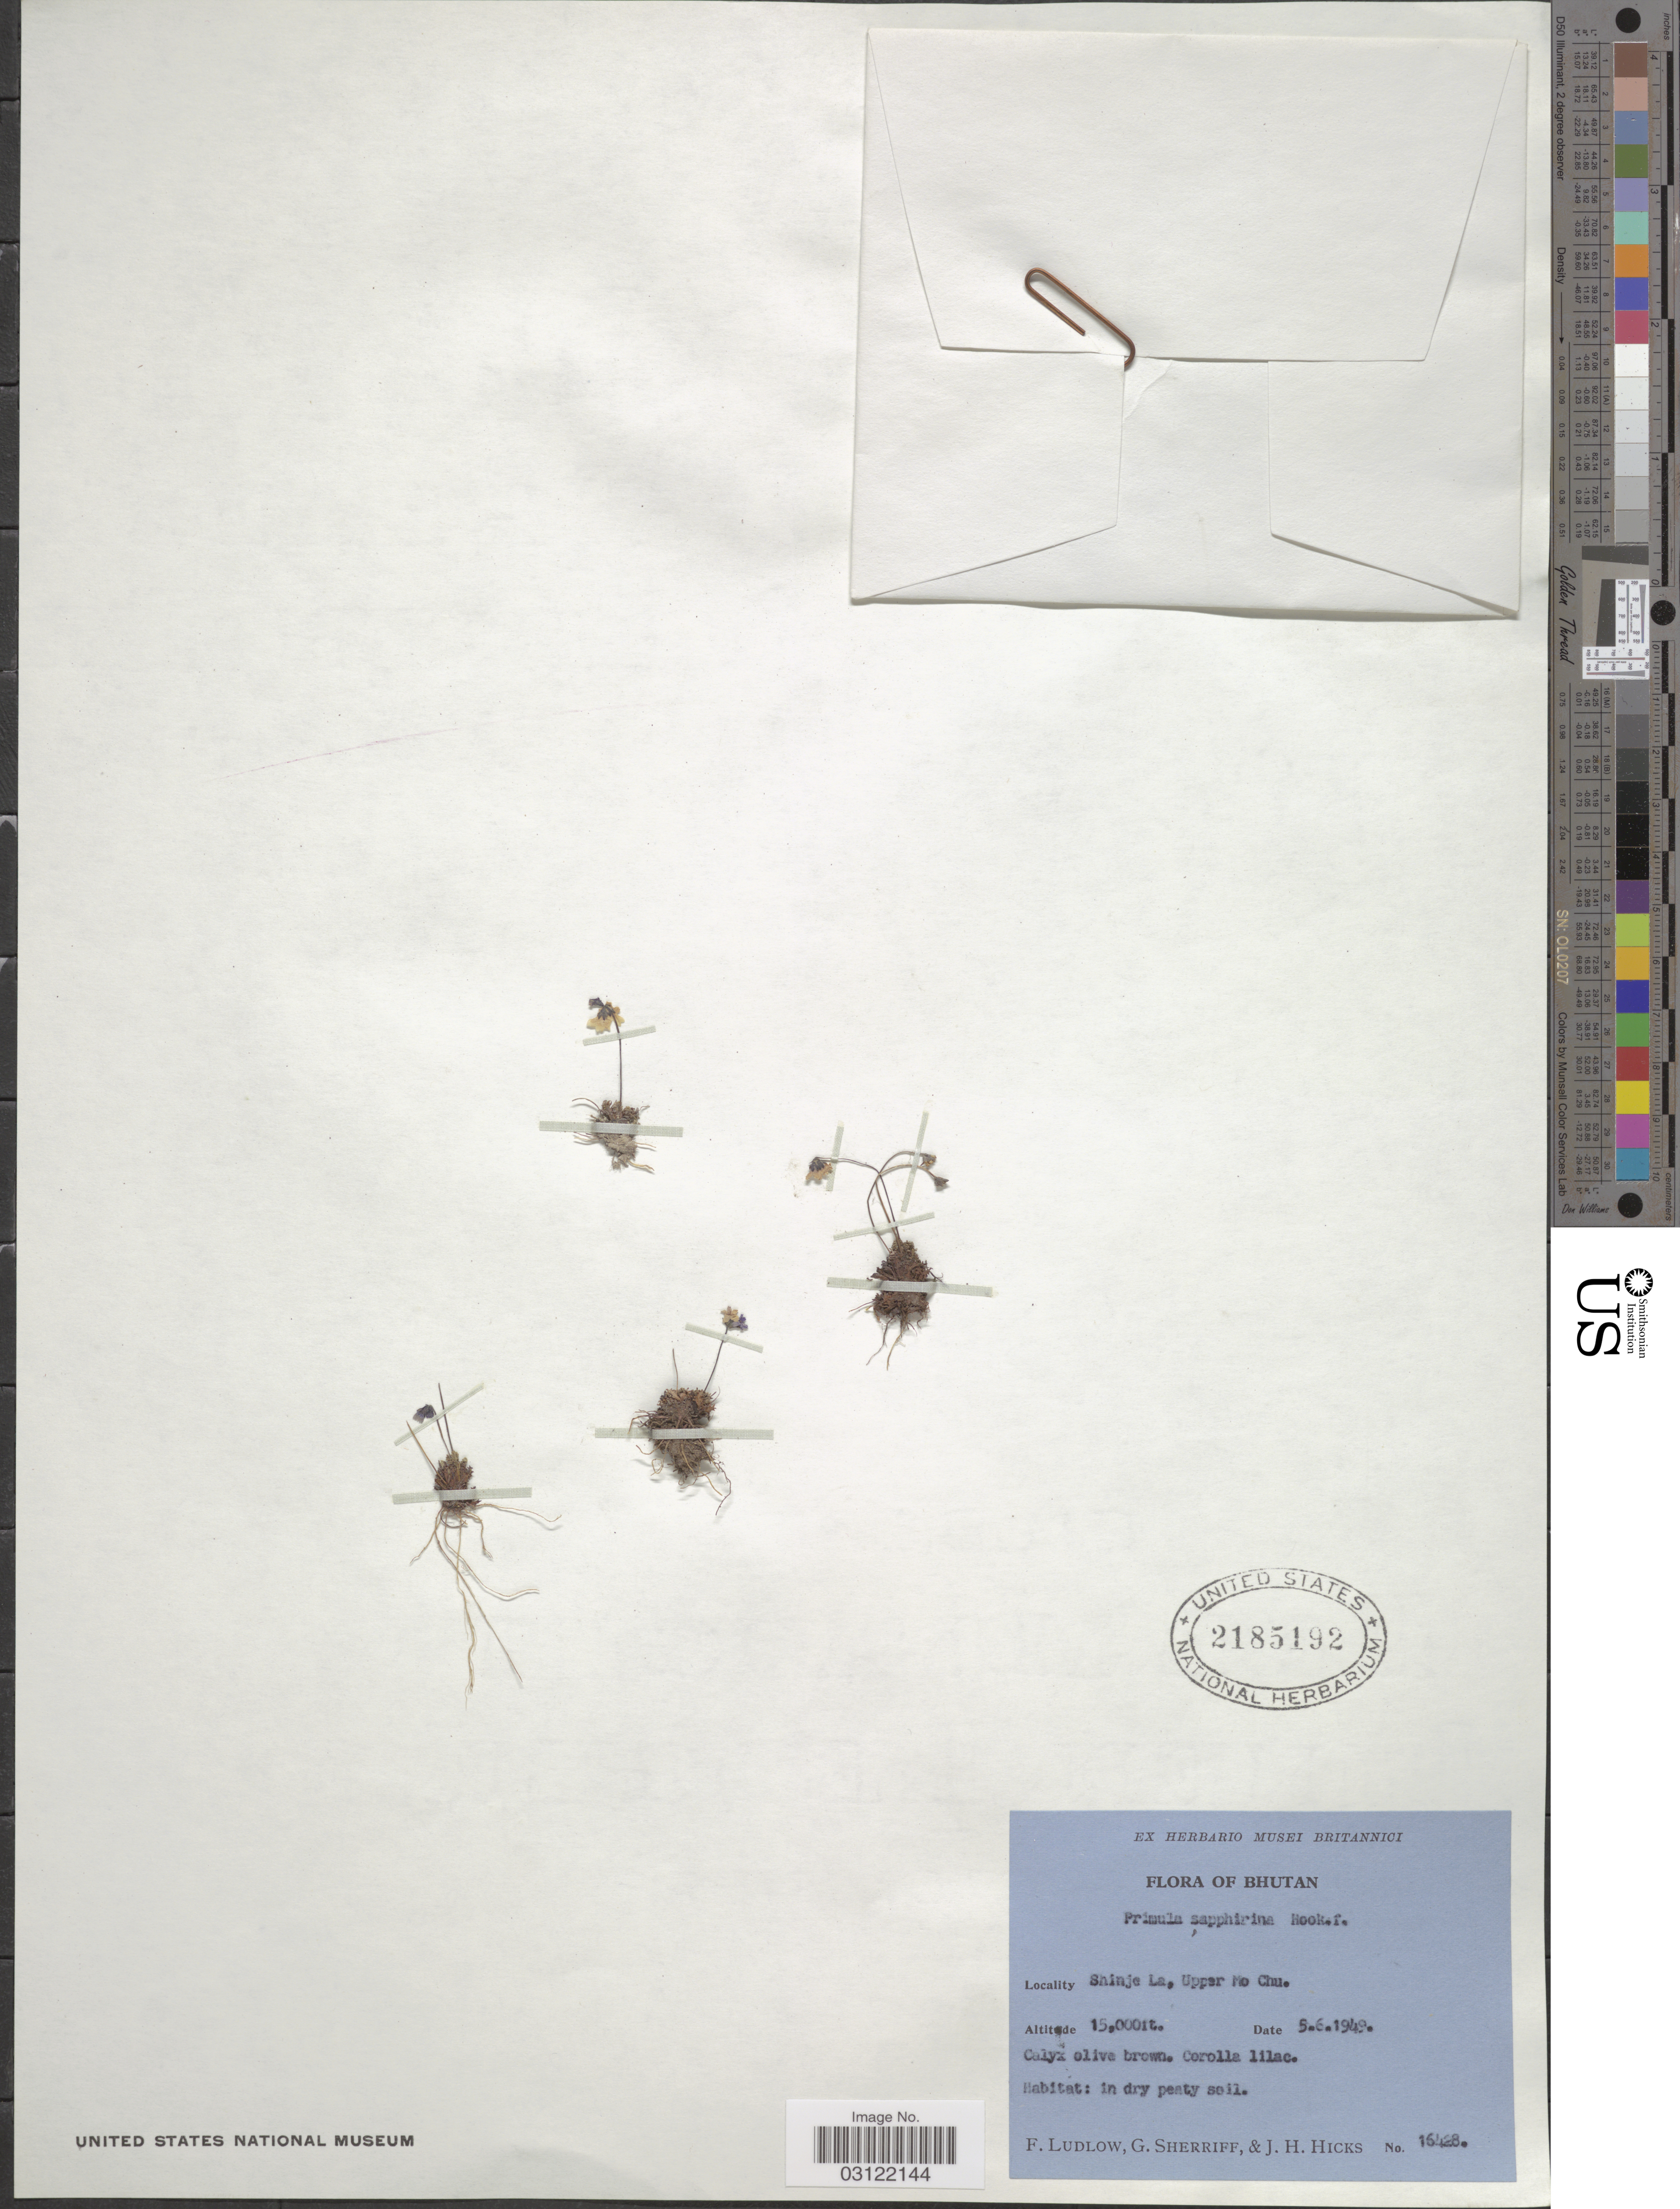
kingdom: Plantae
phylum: Tracheophyta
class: Magnoliopsida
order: Ericales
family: Primulaceae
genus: Primula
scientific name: Primula sapphirina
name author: Hook. f. & Thomson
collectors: F. Ludlow, G. Sherriff & J. H. Hicks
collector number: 16428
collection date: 1942-06-05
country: Bhutan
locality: Shinje La, Upper Mo Chu.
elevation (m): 4572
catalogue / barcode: US 2185192